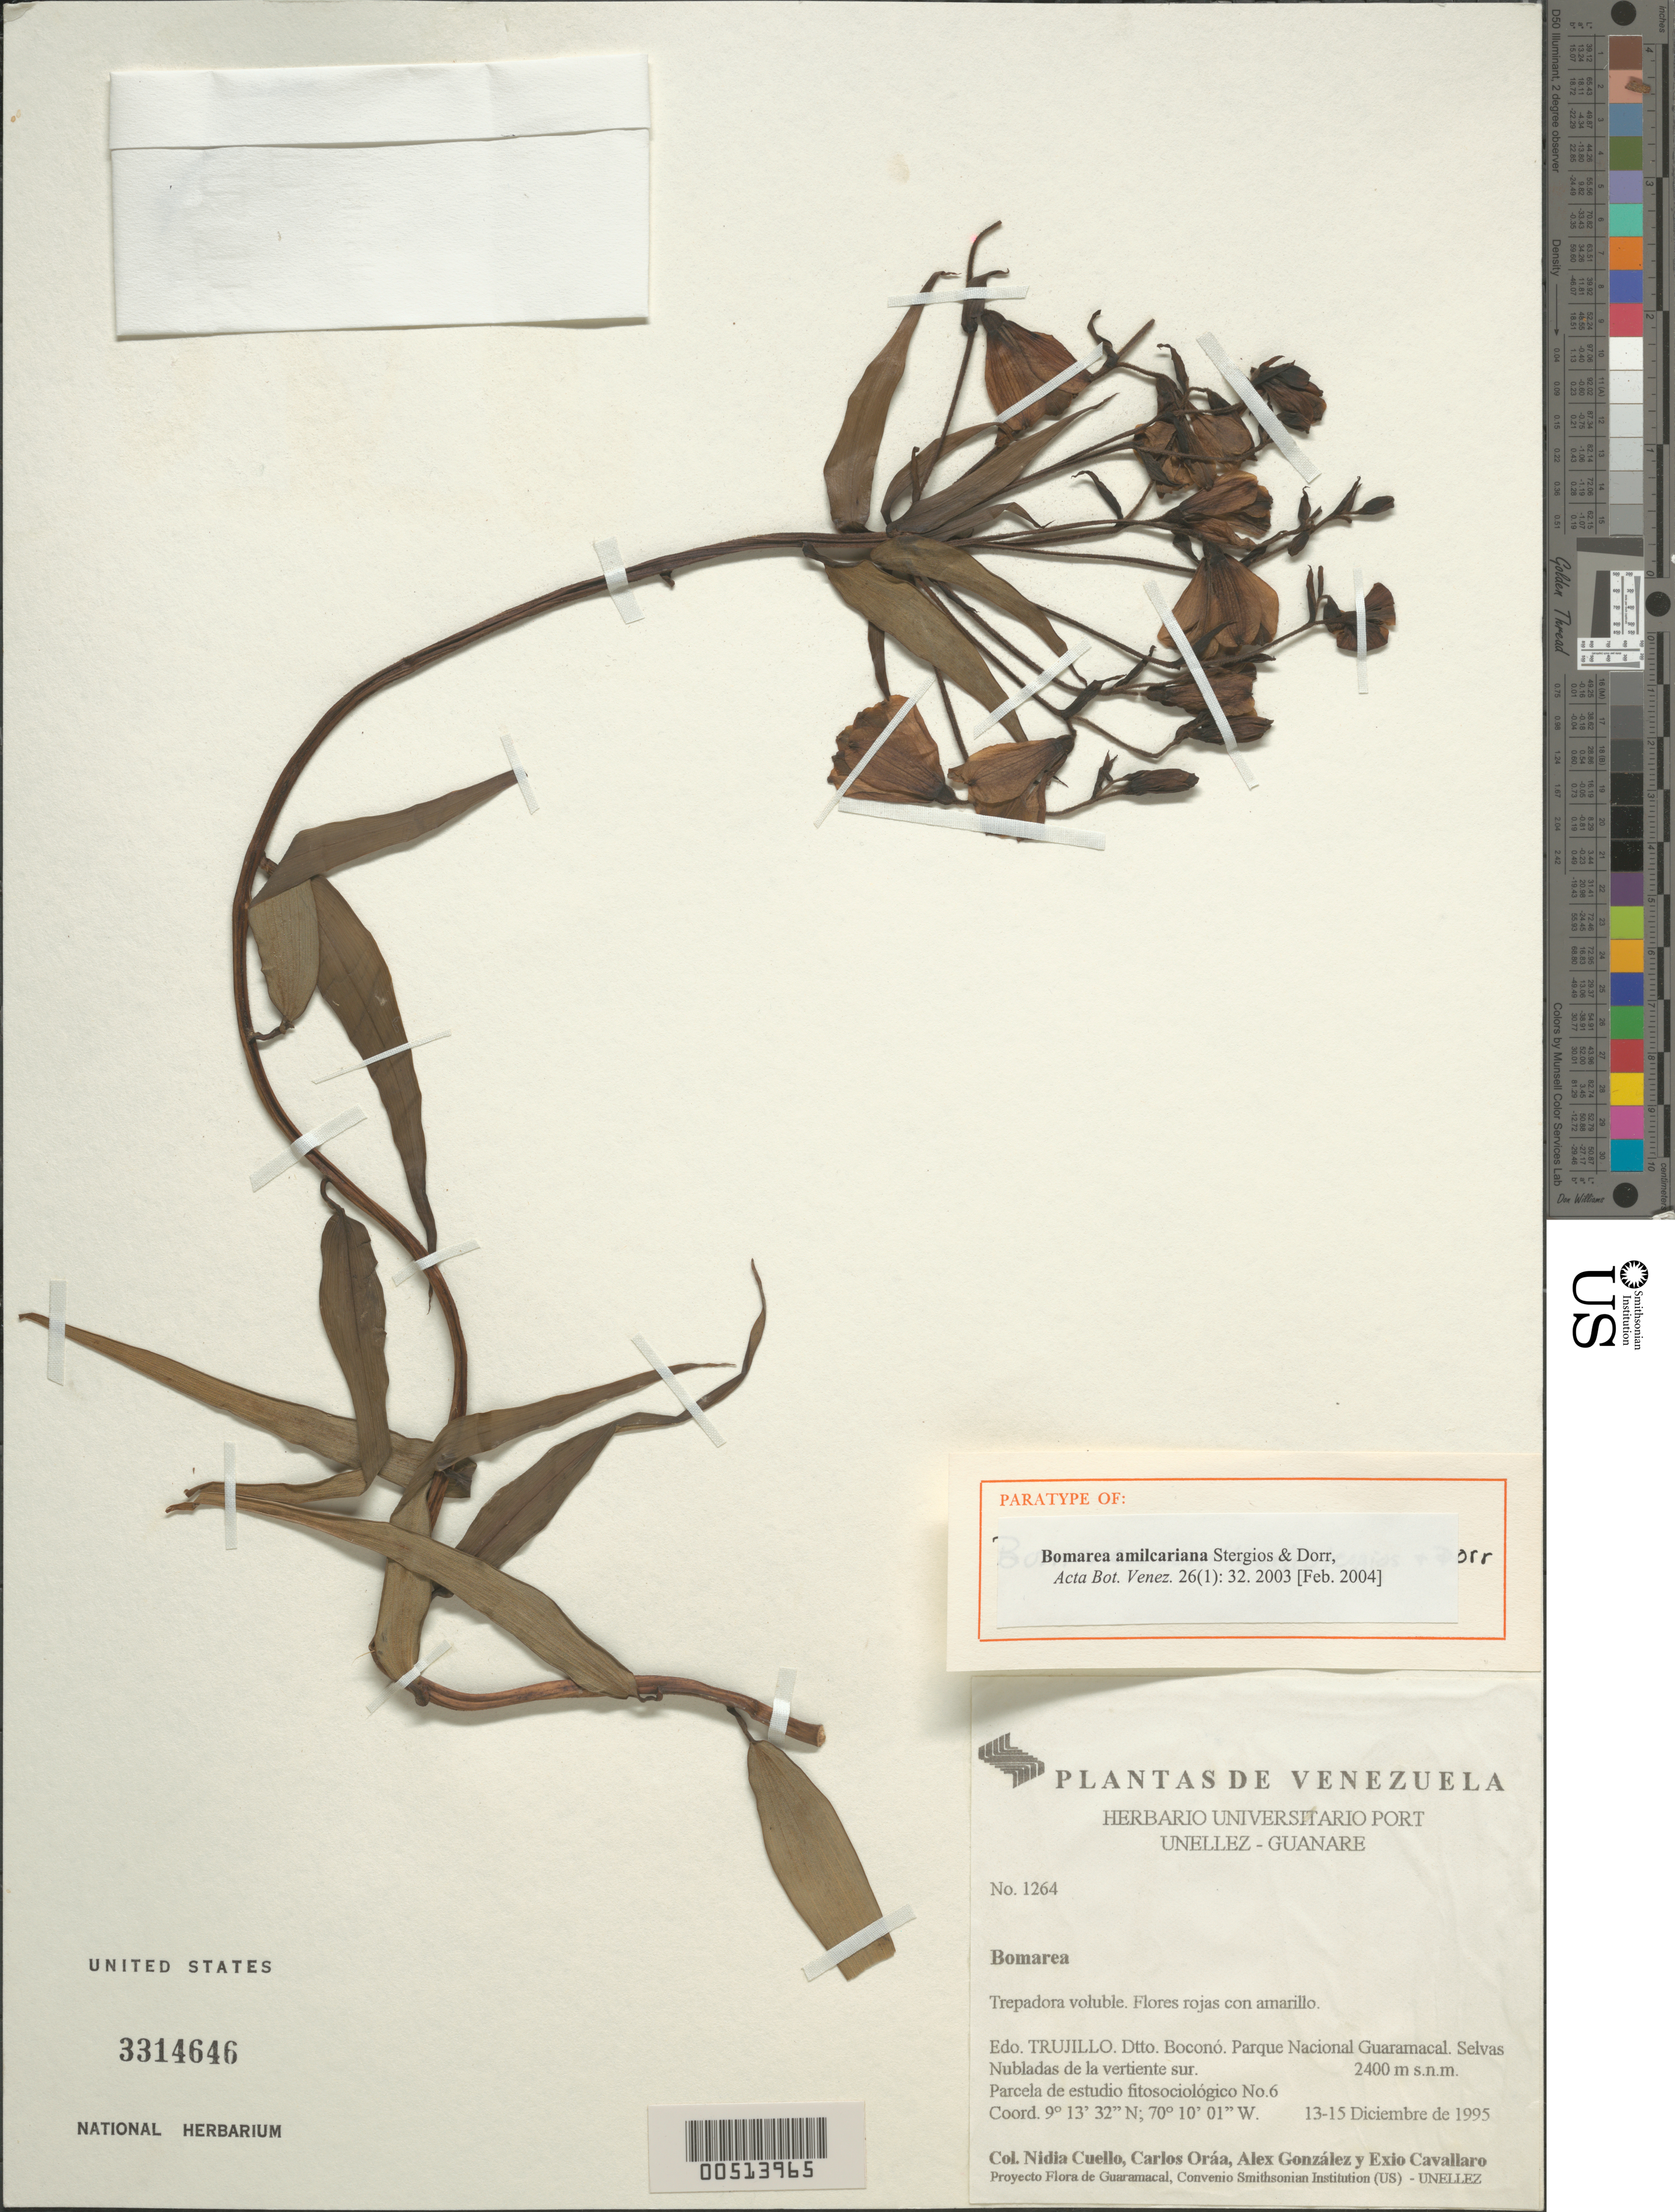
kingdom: Plantae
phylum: Tracheophyta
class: Liliopsida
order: Liliales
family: Alstroemeriaceae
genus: Bomarea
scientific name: Bomarea amilcariana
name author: Stergios & Dorr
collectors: N. L. Cuello, C. Oráa, A. Gonzáles & E. Cavallaro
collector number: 1264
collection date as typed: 13 Dec 1995 to 15 Dec 1995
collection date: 1995-12-13/1995-12-15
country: Venezuela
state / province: Trujillo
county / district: Boconó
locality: Parque Nacional Guaramacal, vertiente S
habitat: Selva Nubladas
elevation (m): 2400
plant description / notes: GB, MO, PORT, US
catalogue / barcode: US 3314646